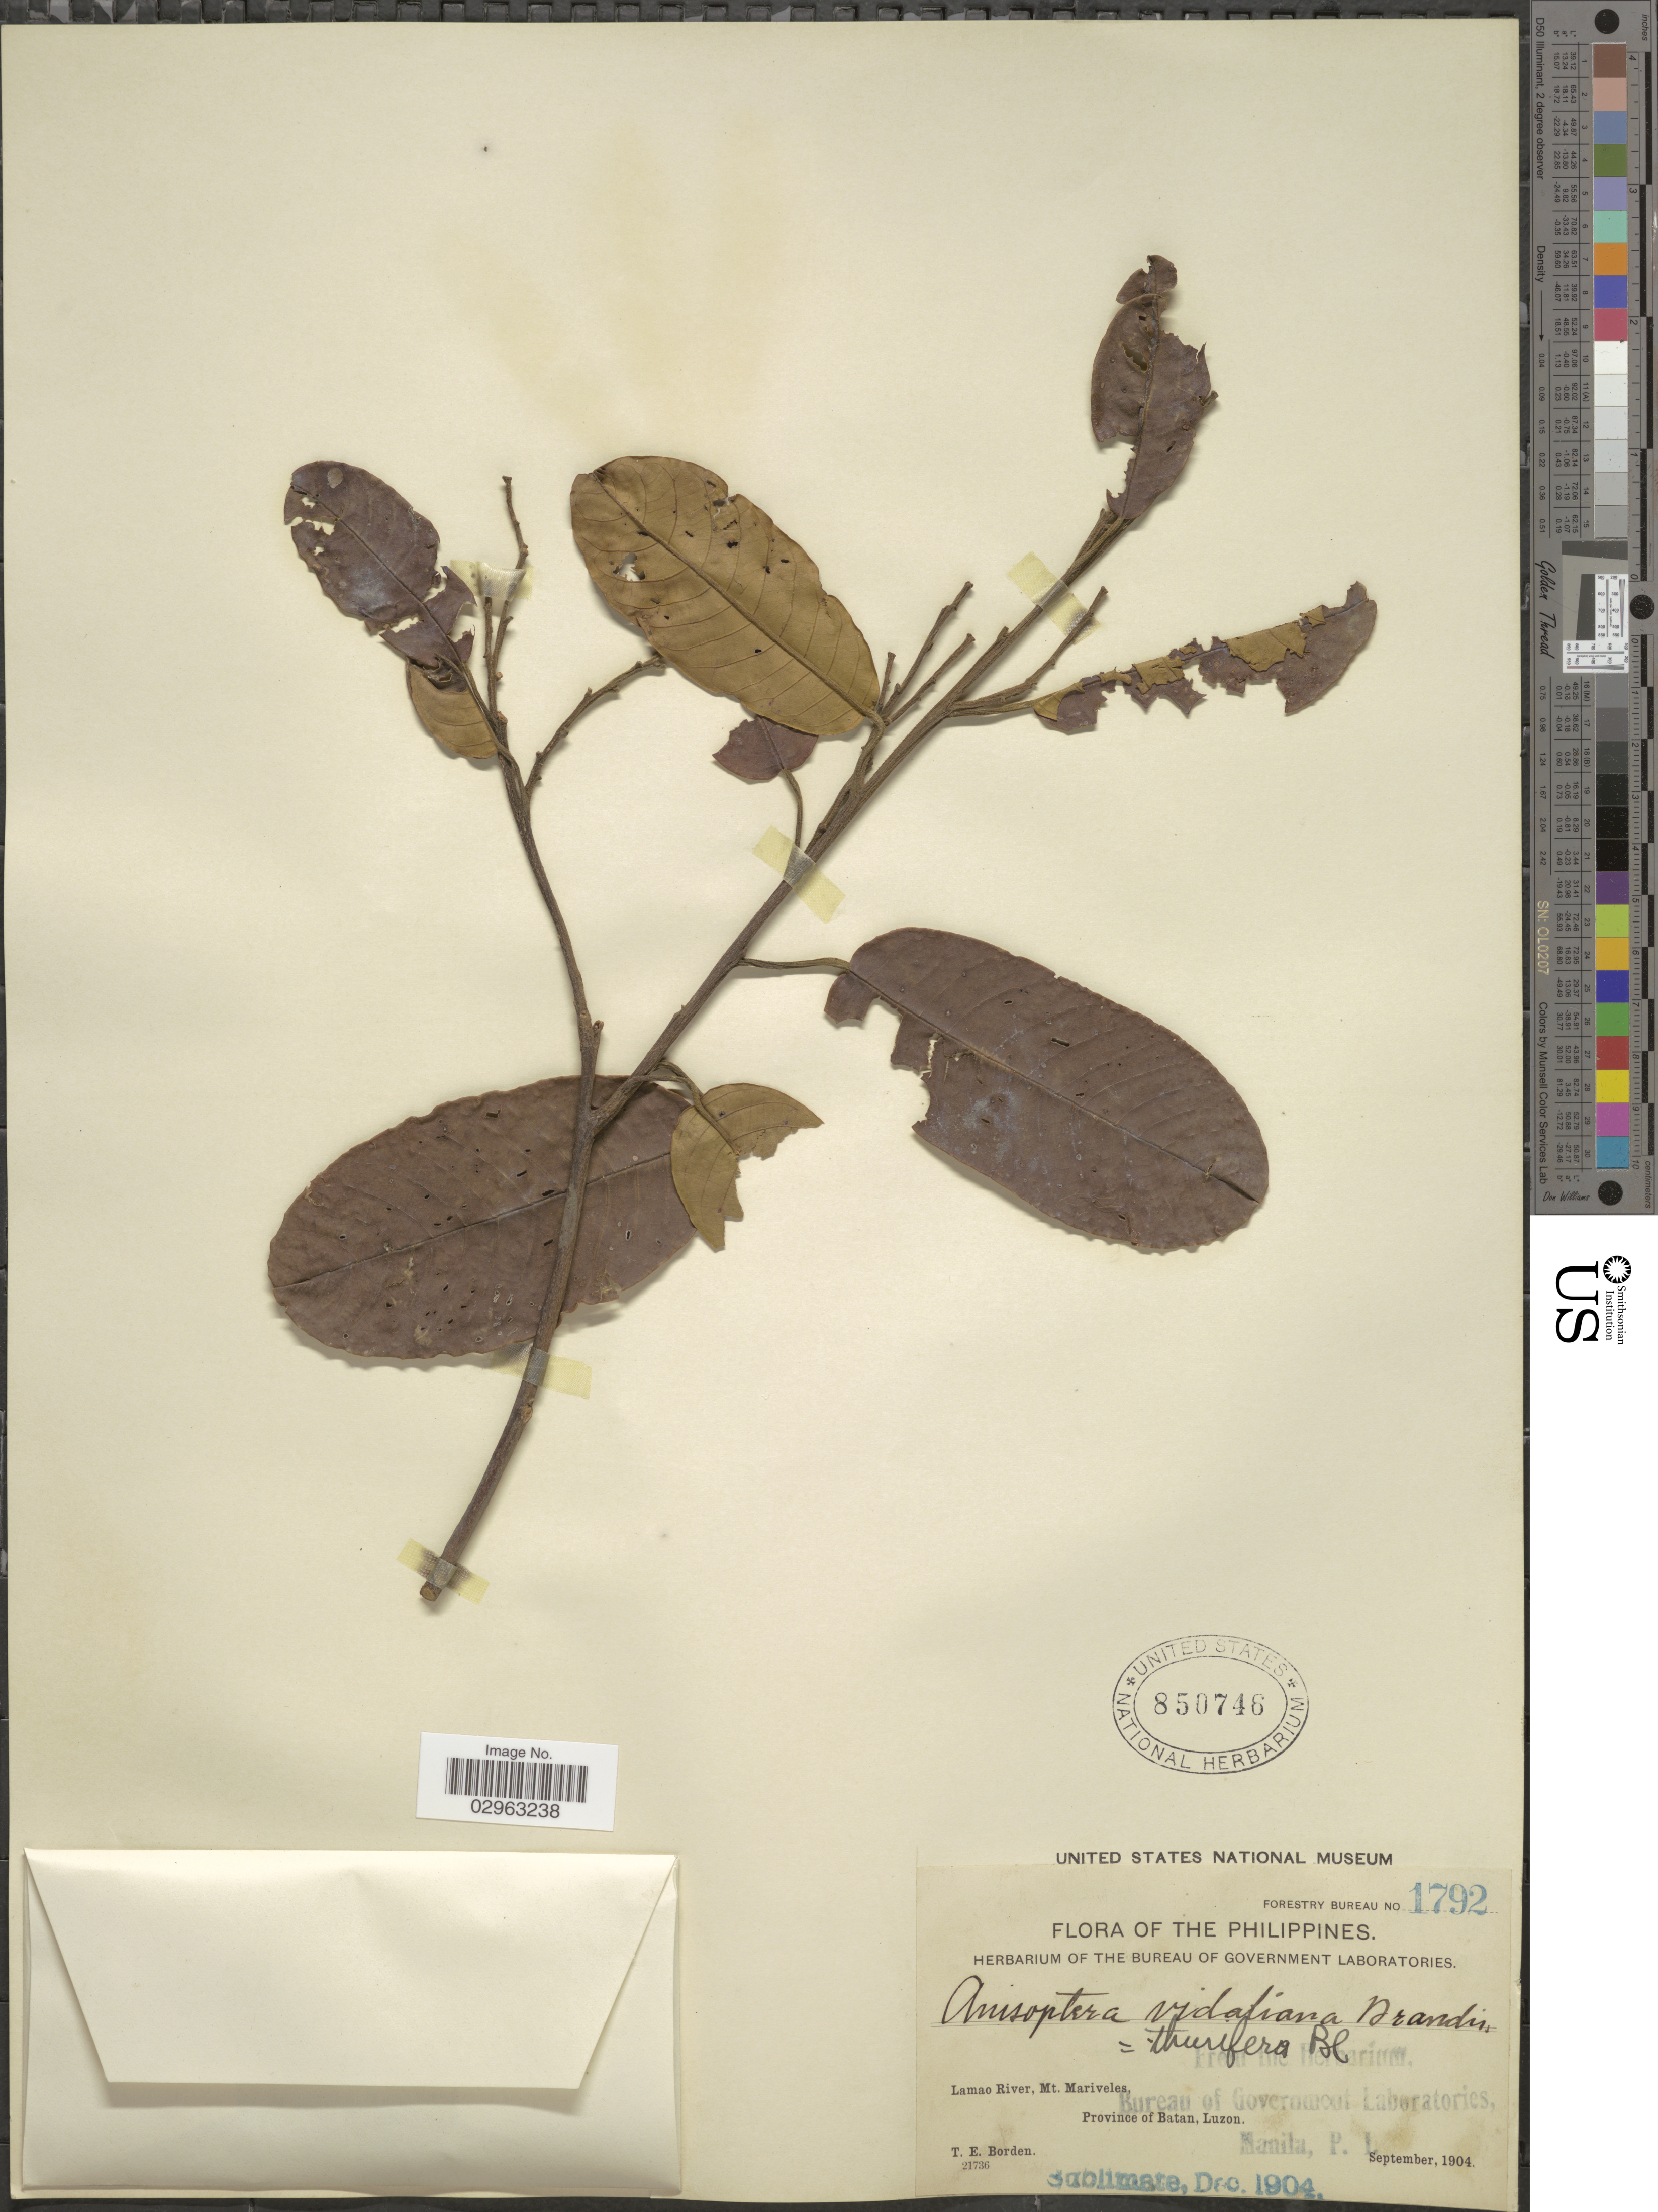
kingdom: Plantae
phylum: Tracheophyta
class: Magnoliopsida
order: Malvales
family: Dipterocarpaceae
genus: Anisoptera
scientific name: Anisoptera thurifera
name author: (Blanco) Blume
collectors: T. E. Borden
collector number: Forestry Bureau 1792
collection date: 1904-09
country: Philippines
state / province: Cagayan Valley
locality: Lamao River, Mt. Mariveles, Province of Batan, Luzon.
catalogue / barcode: US 850746